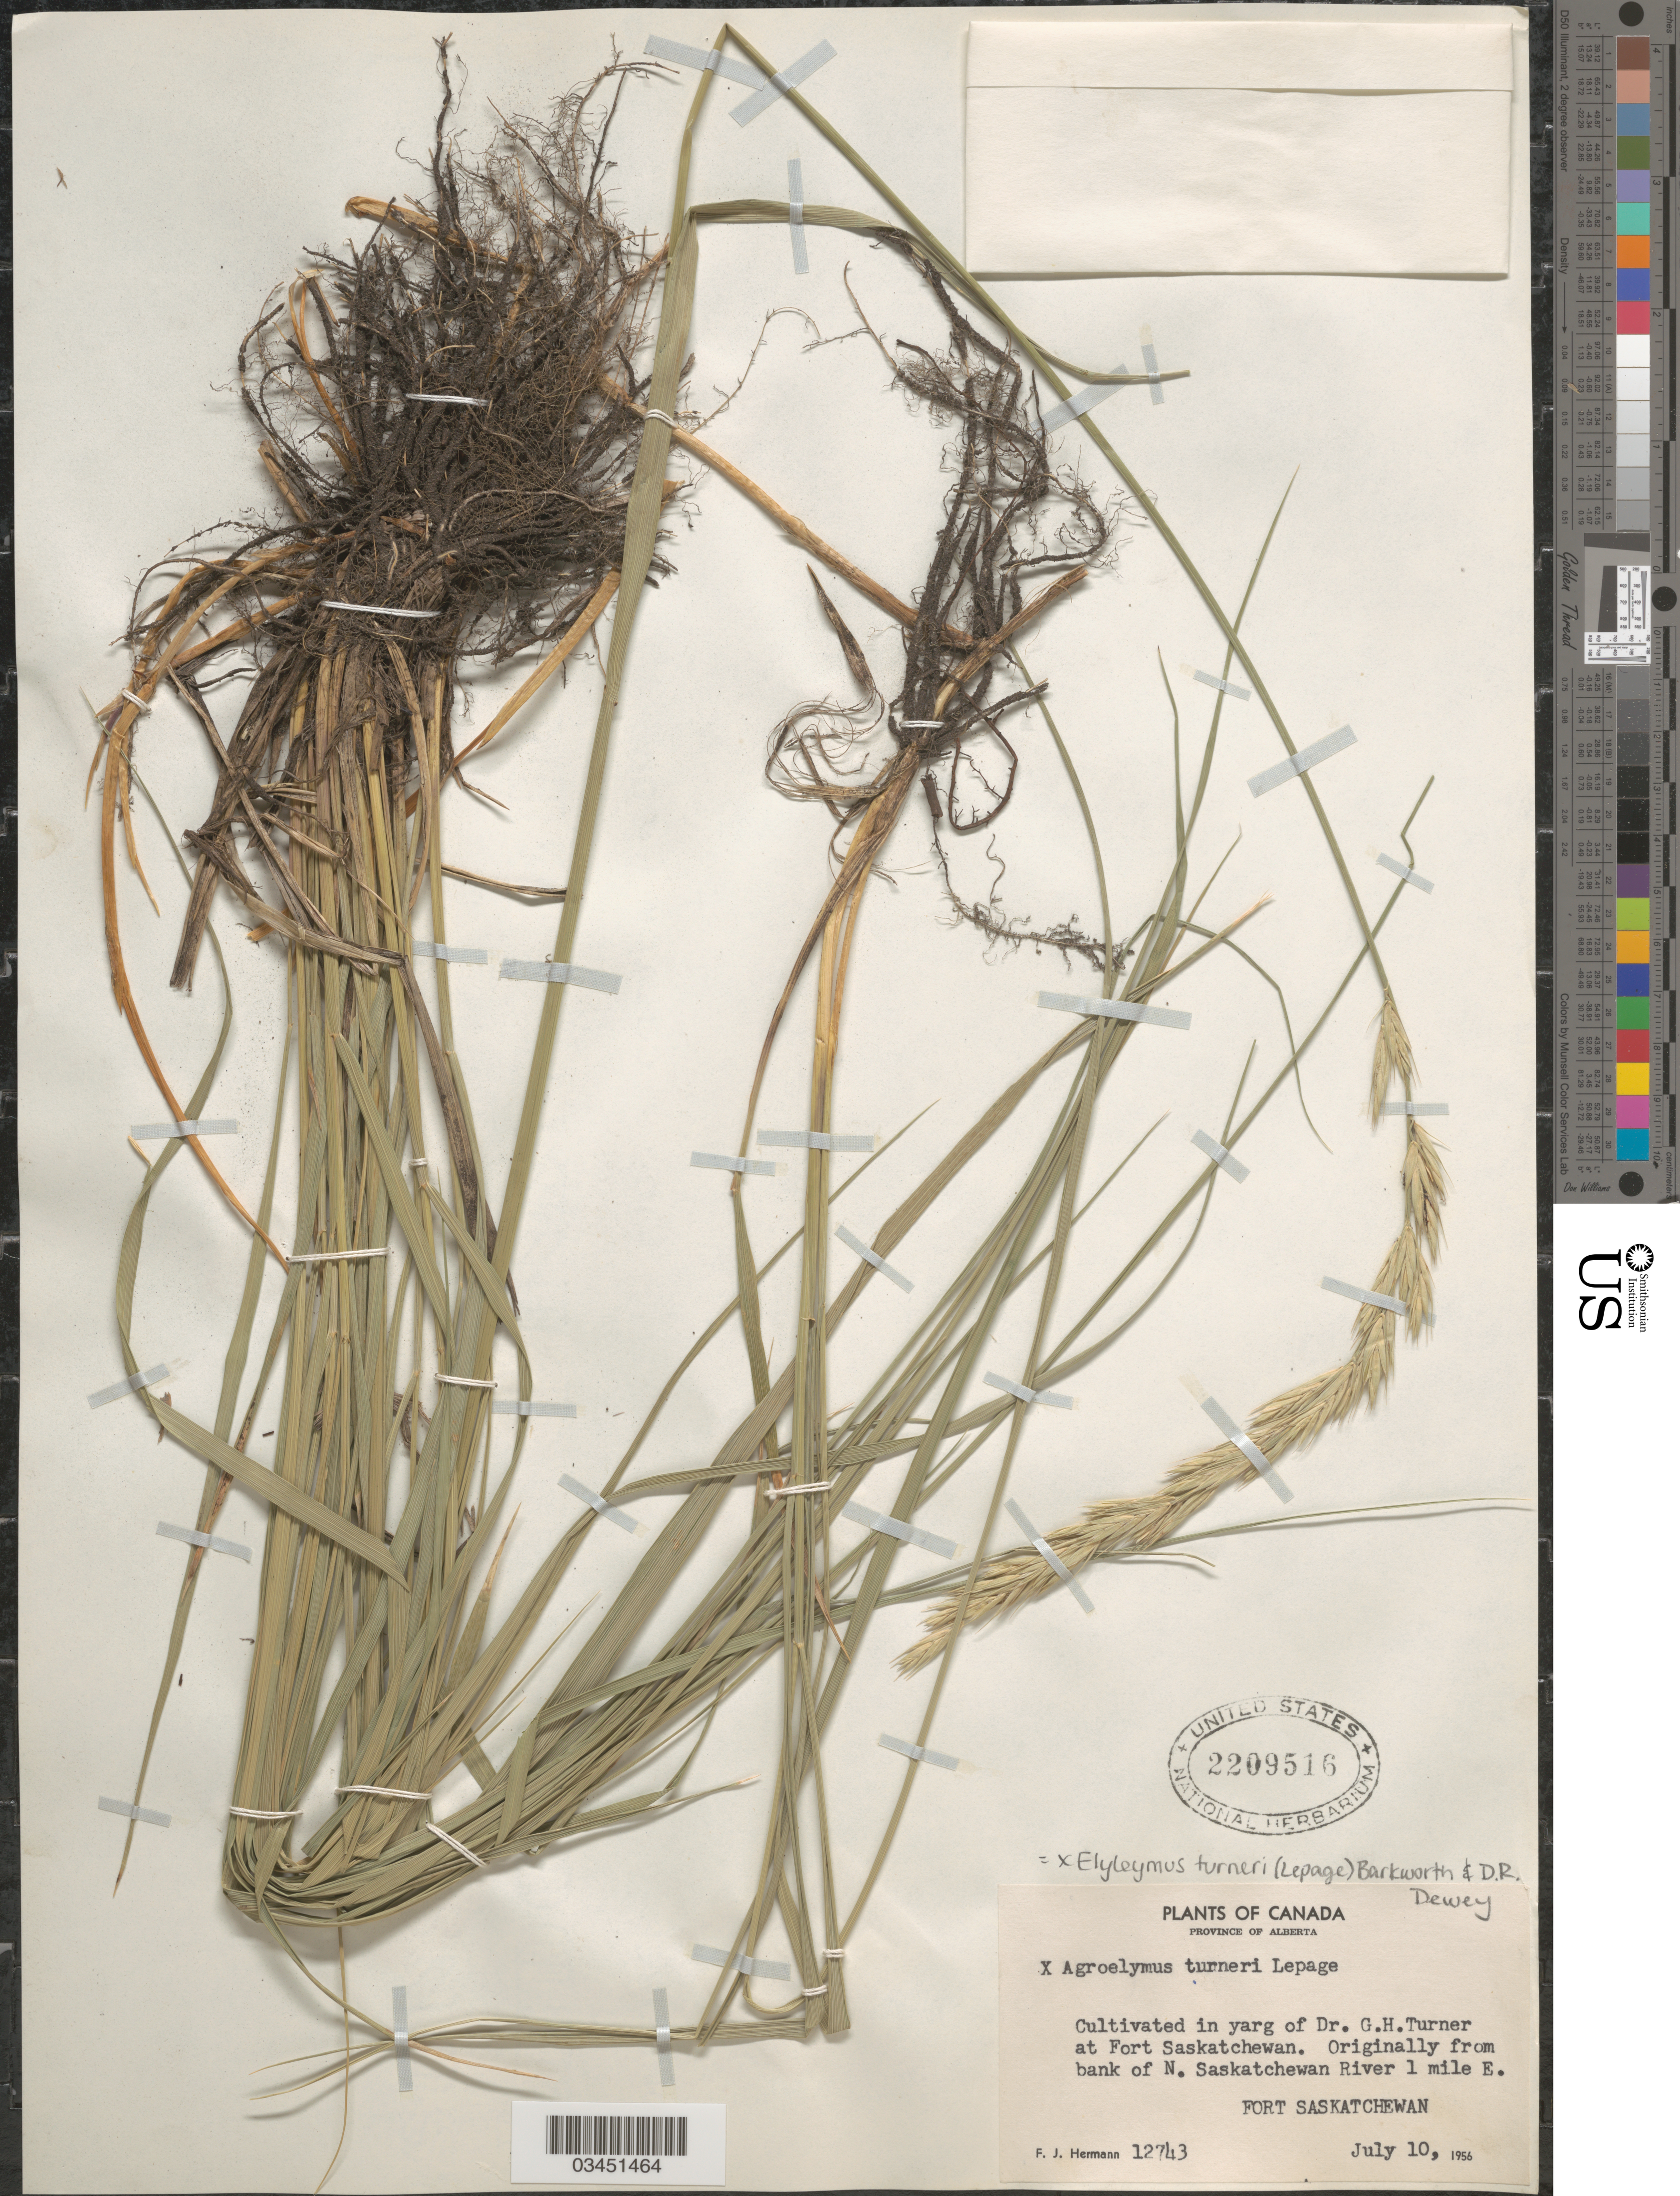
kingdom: Plantae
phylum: Tracheophyta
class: Liliopsida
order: Poales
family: Poaceae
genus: Elyleymus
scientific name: x Elyleymus turneri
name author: (Lepage) Barkworth & Dewey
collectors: F. J. Hermann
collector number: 12743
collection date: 1956-07-10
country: Canada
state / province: Alberta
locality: Cultivated in yarg of Dr. G.H. Turner at Fort Saskatchewan.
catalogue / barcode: US 2209516